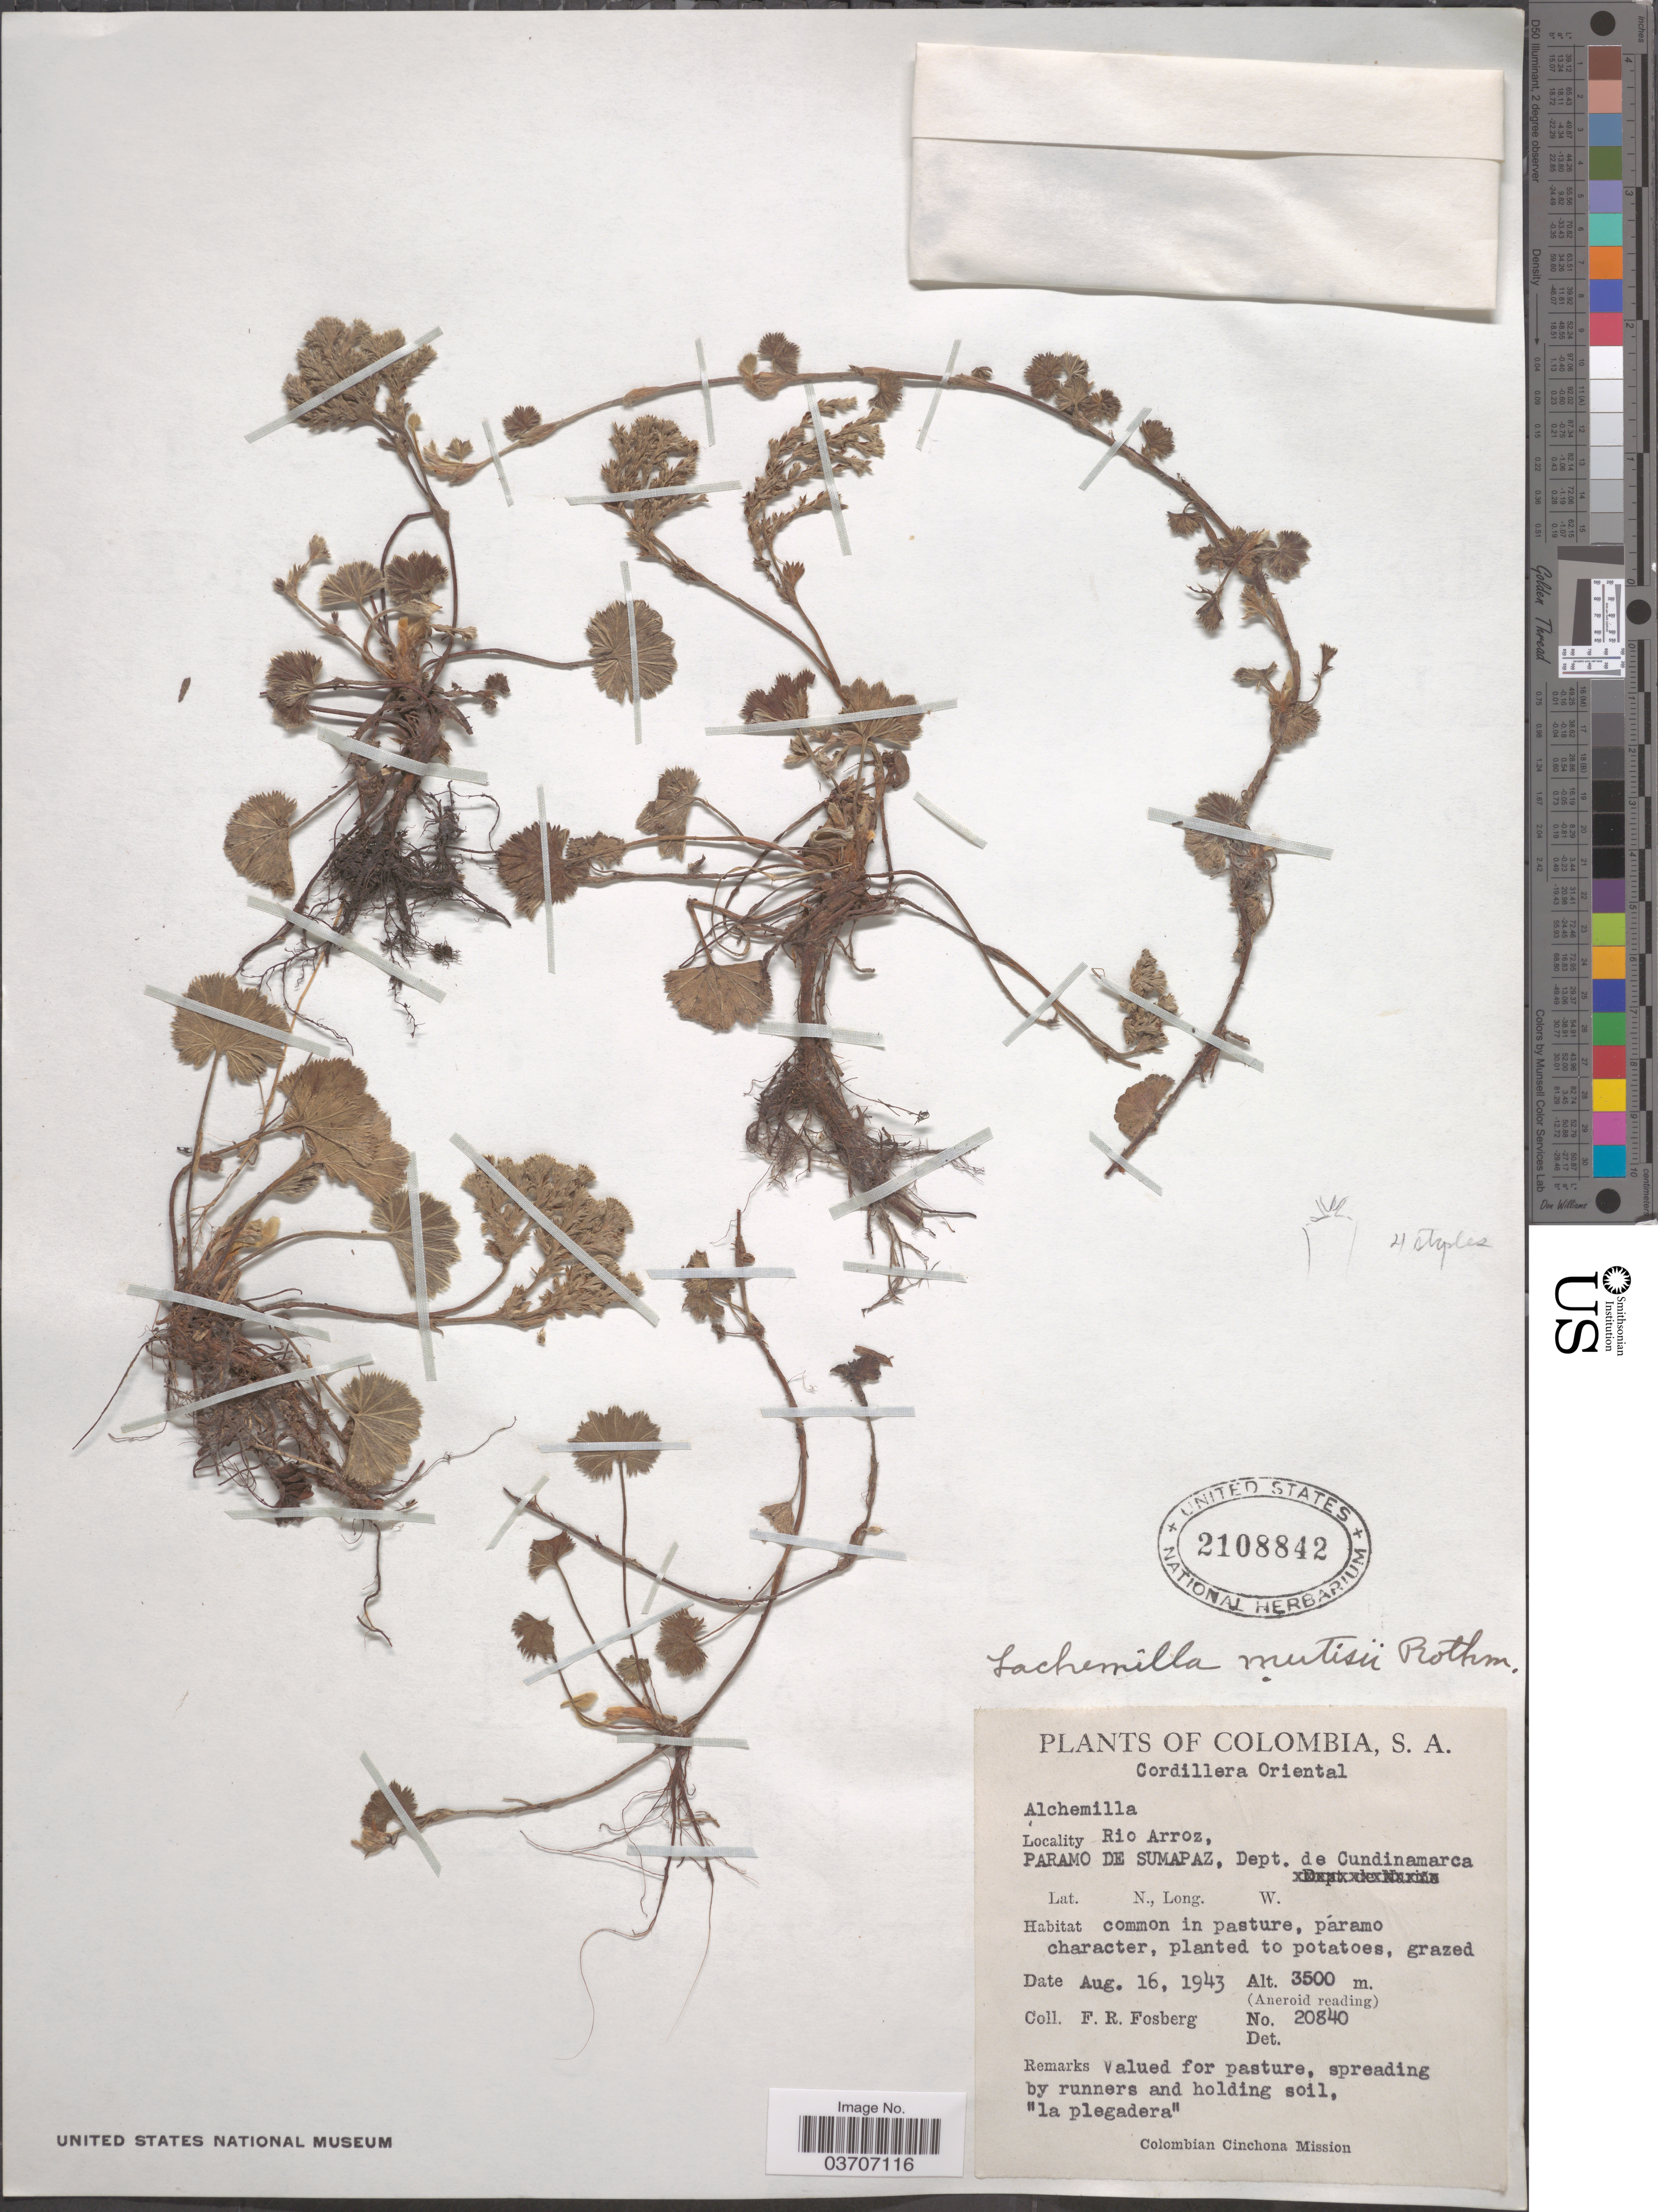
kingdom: Plantae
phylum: Tracheophyta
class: Magnoliopsida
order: Rosales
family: Rosaceae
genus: Lachemilla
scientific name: Lachemilla mutisii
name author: Rothm.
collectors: F. R. Fosberg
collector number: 20840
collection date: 1943-08-16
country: Colombia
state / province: Cundinamarca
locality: Cordillera Oriental. Rio Arroz, paramo de Sumapaz, Dept. de Cundinamarca.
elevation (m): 3500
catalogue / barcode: US 2108842